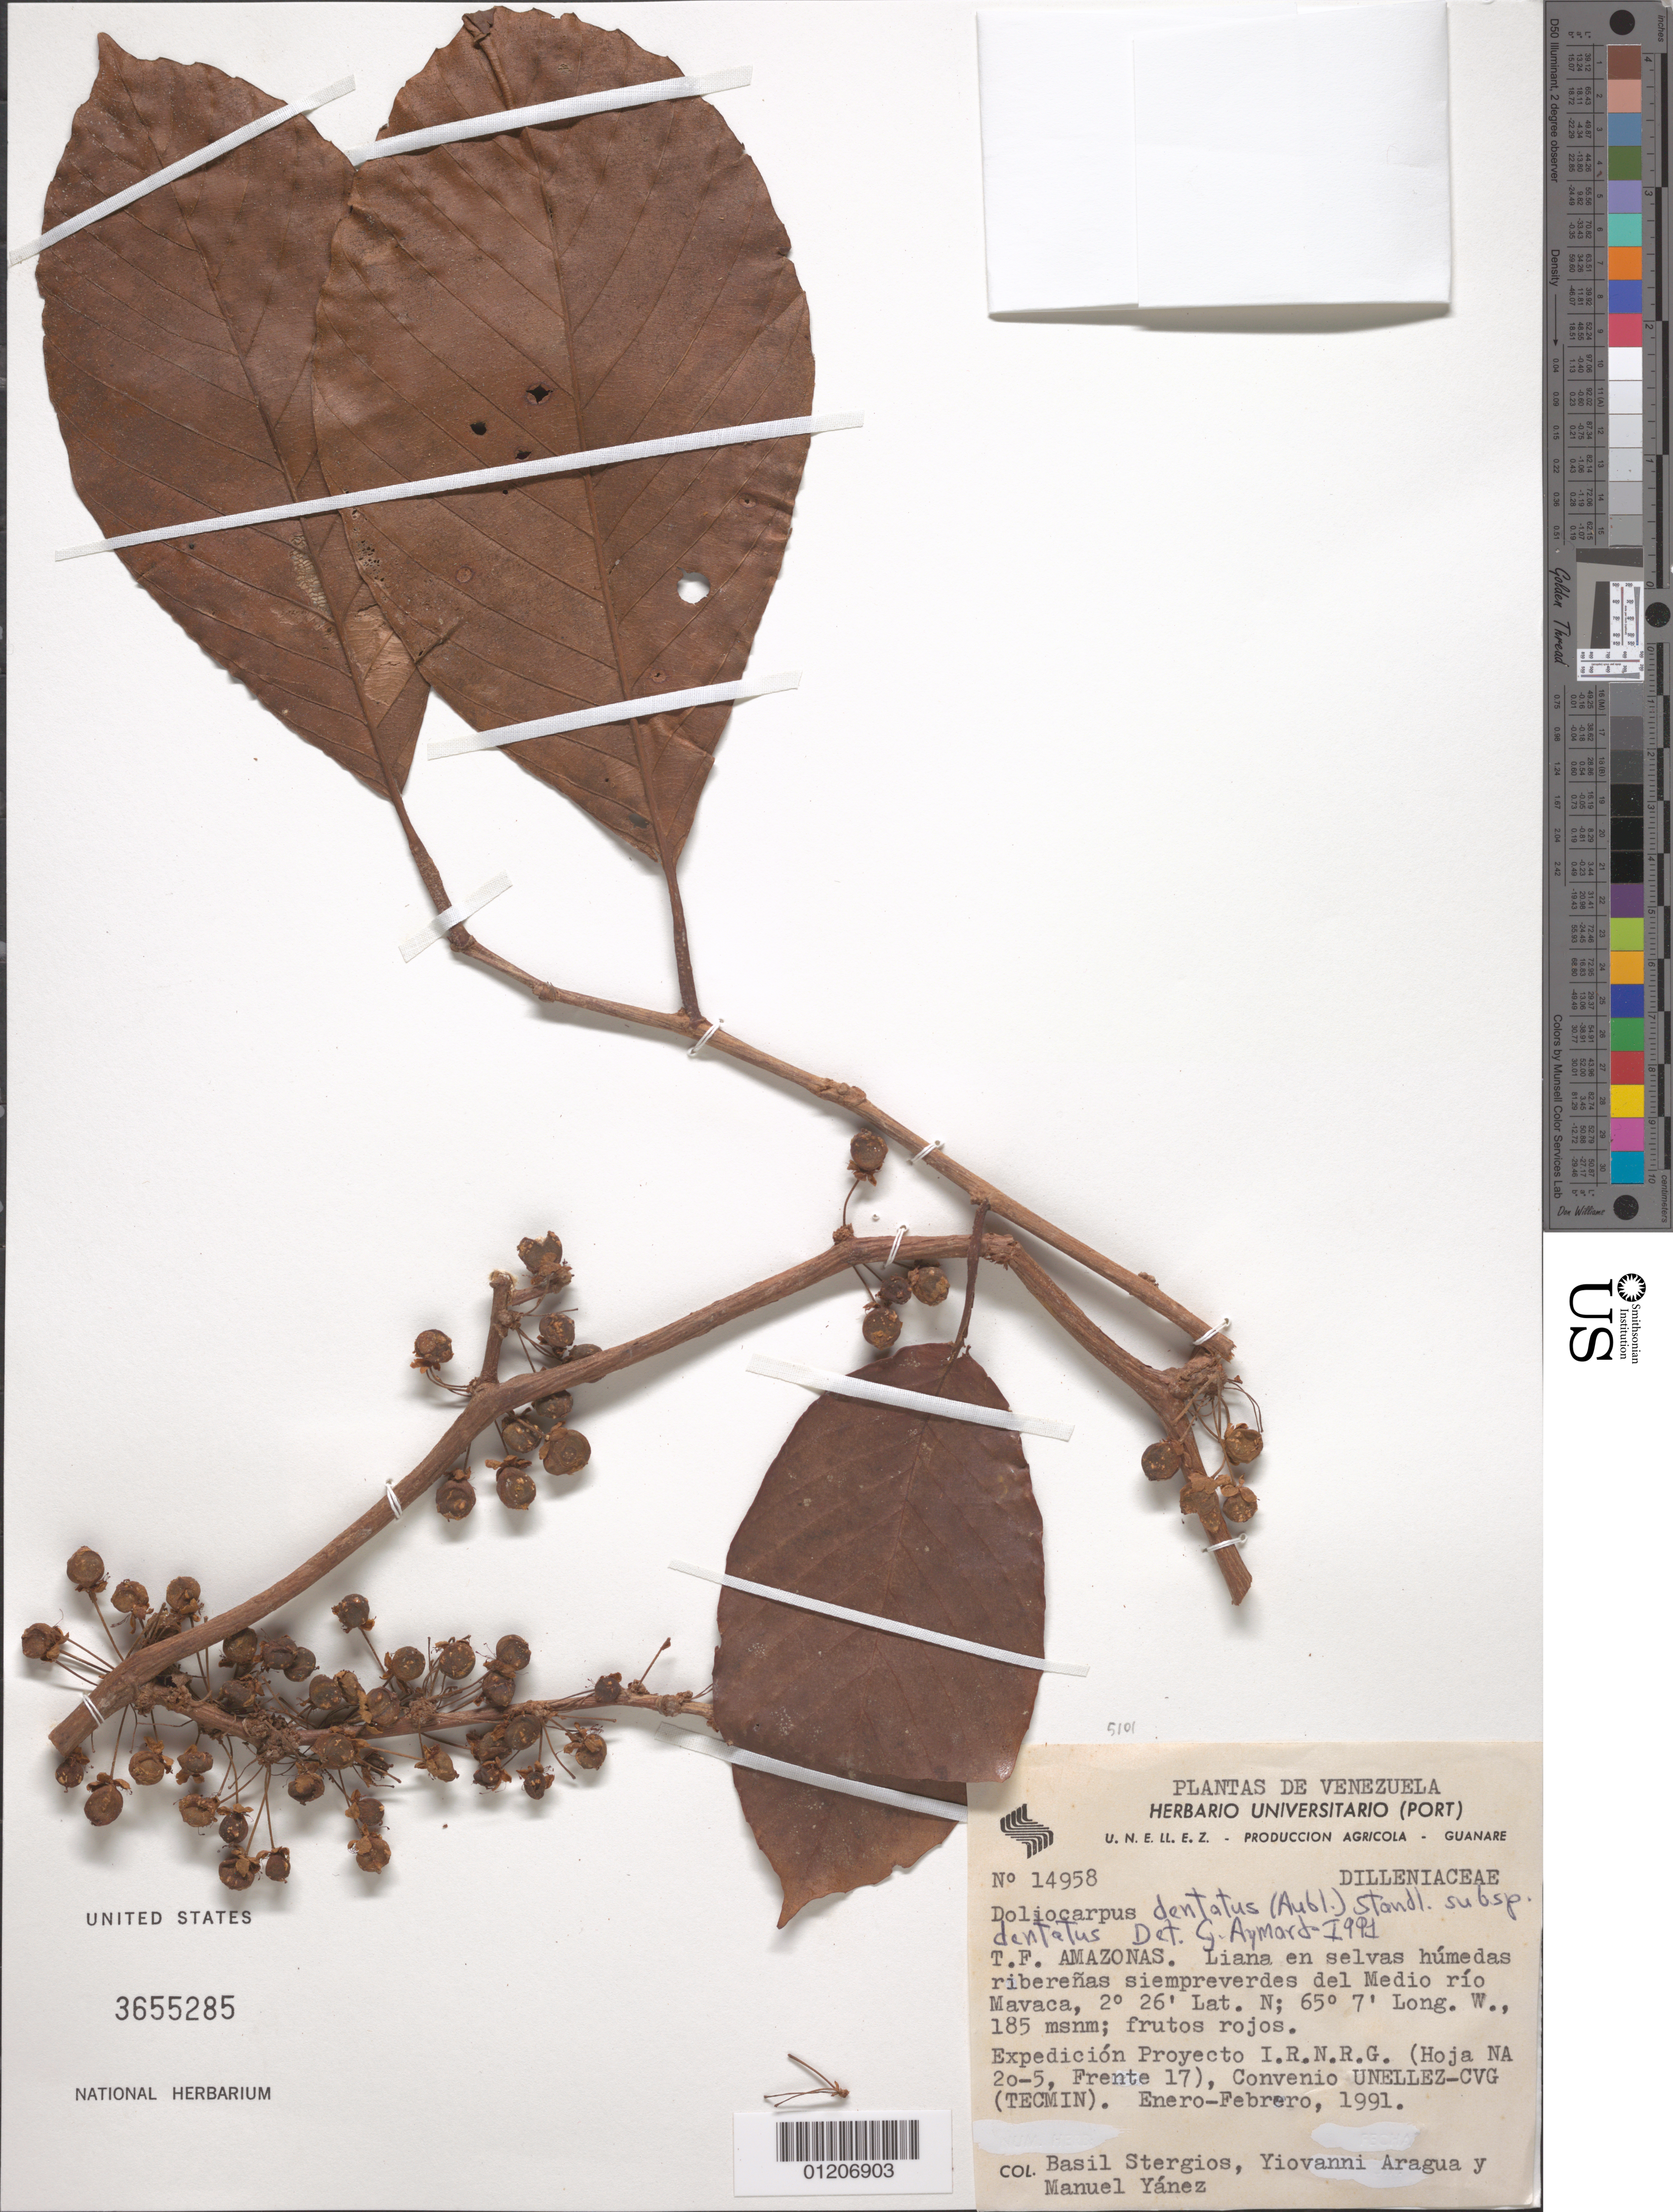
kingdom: Plantae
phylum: Tracheophyta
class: Magnoliopsida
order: Dilleniales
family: Dilleniaceae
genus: Doliocarpus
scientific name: Doliocarpus dentatus subsp. dentatus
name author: (Aubl.) Standl.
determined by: Aymard C., G. A., (PORT), Univ. Nac. Exp. de los Llanos Ezequiel Zamora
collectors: B. G. Stergios, Y. Aragua & M. Yánez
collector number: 14958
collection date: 1991-01/1991-02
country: Venezuela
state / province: Amazonas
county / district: Río Negro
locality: Medio Rio Mavaca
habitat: Selvas humedas riberenas siempreverdes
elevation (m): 185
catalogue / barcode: US 3655285